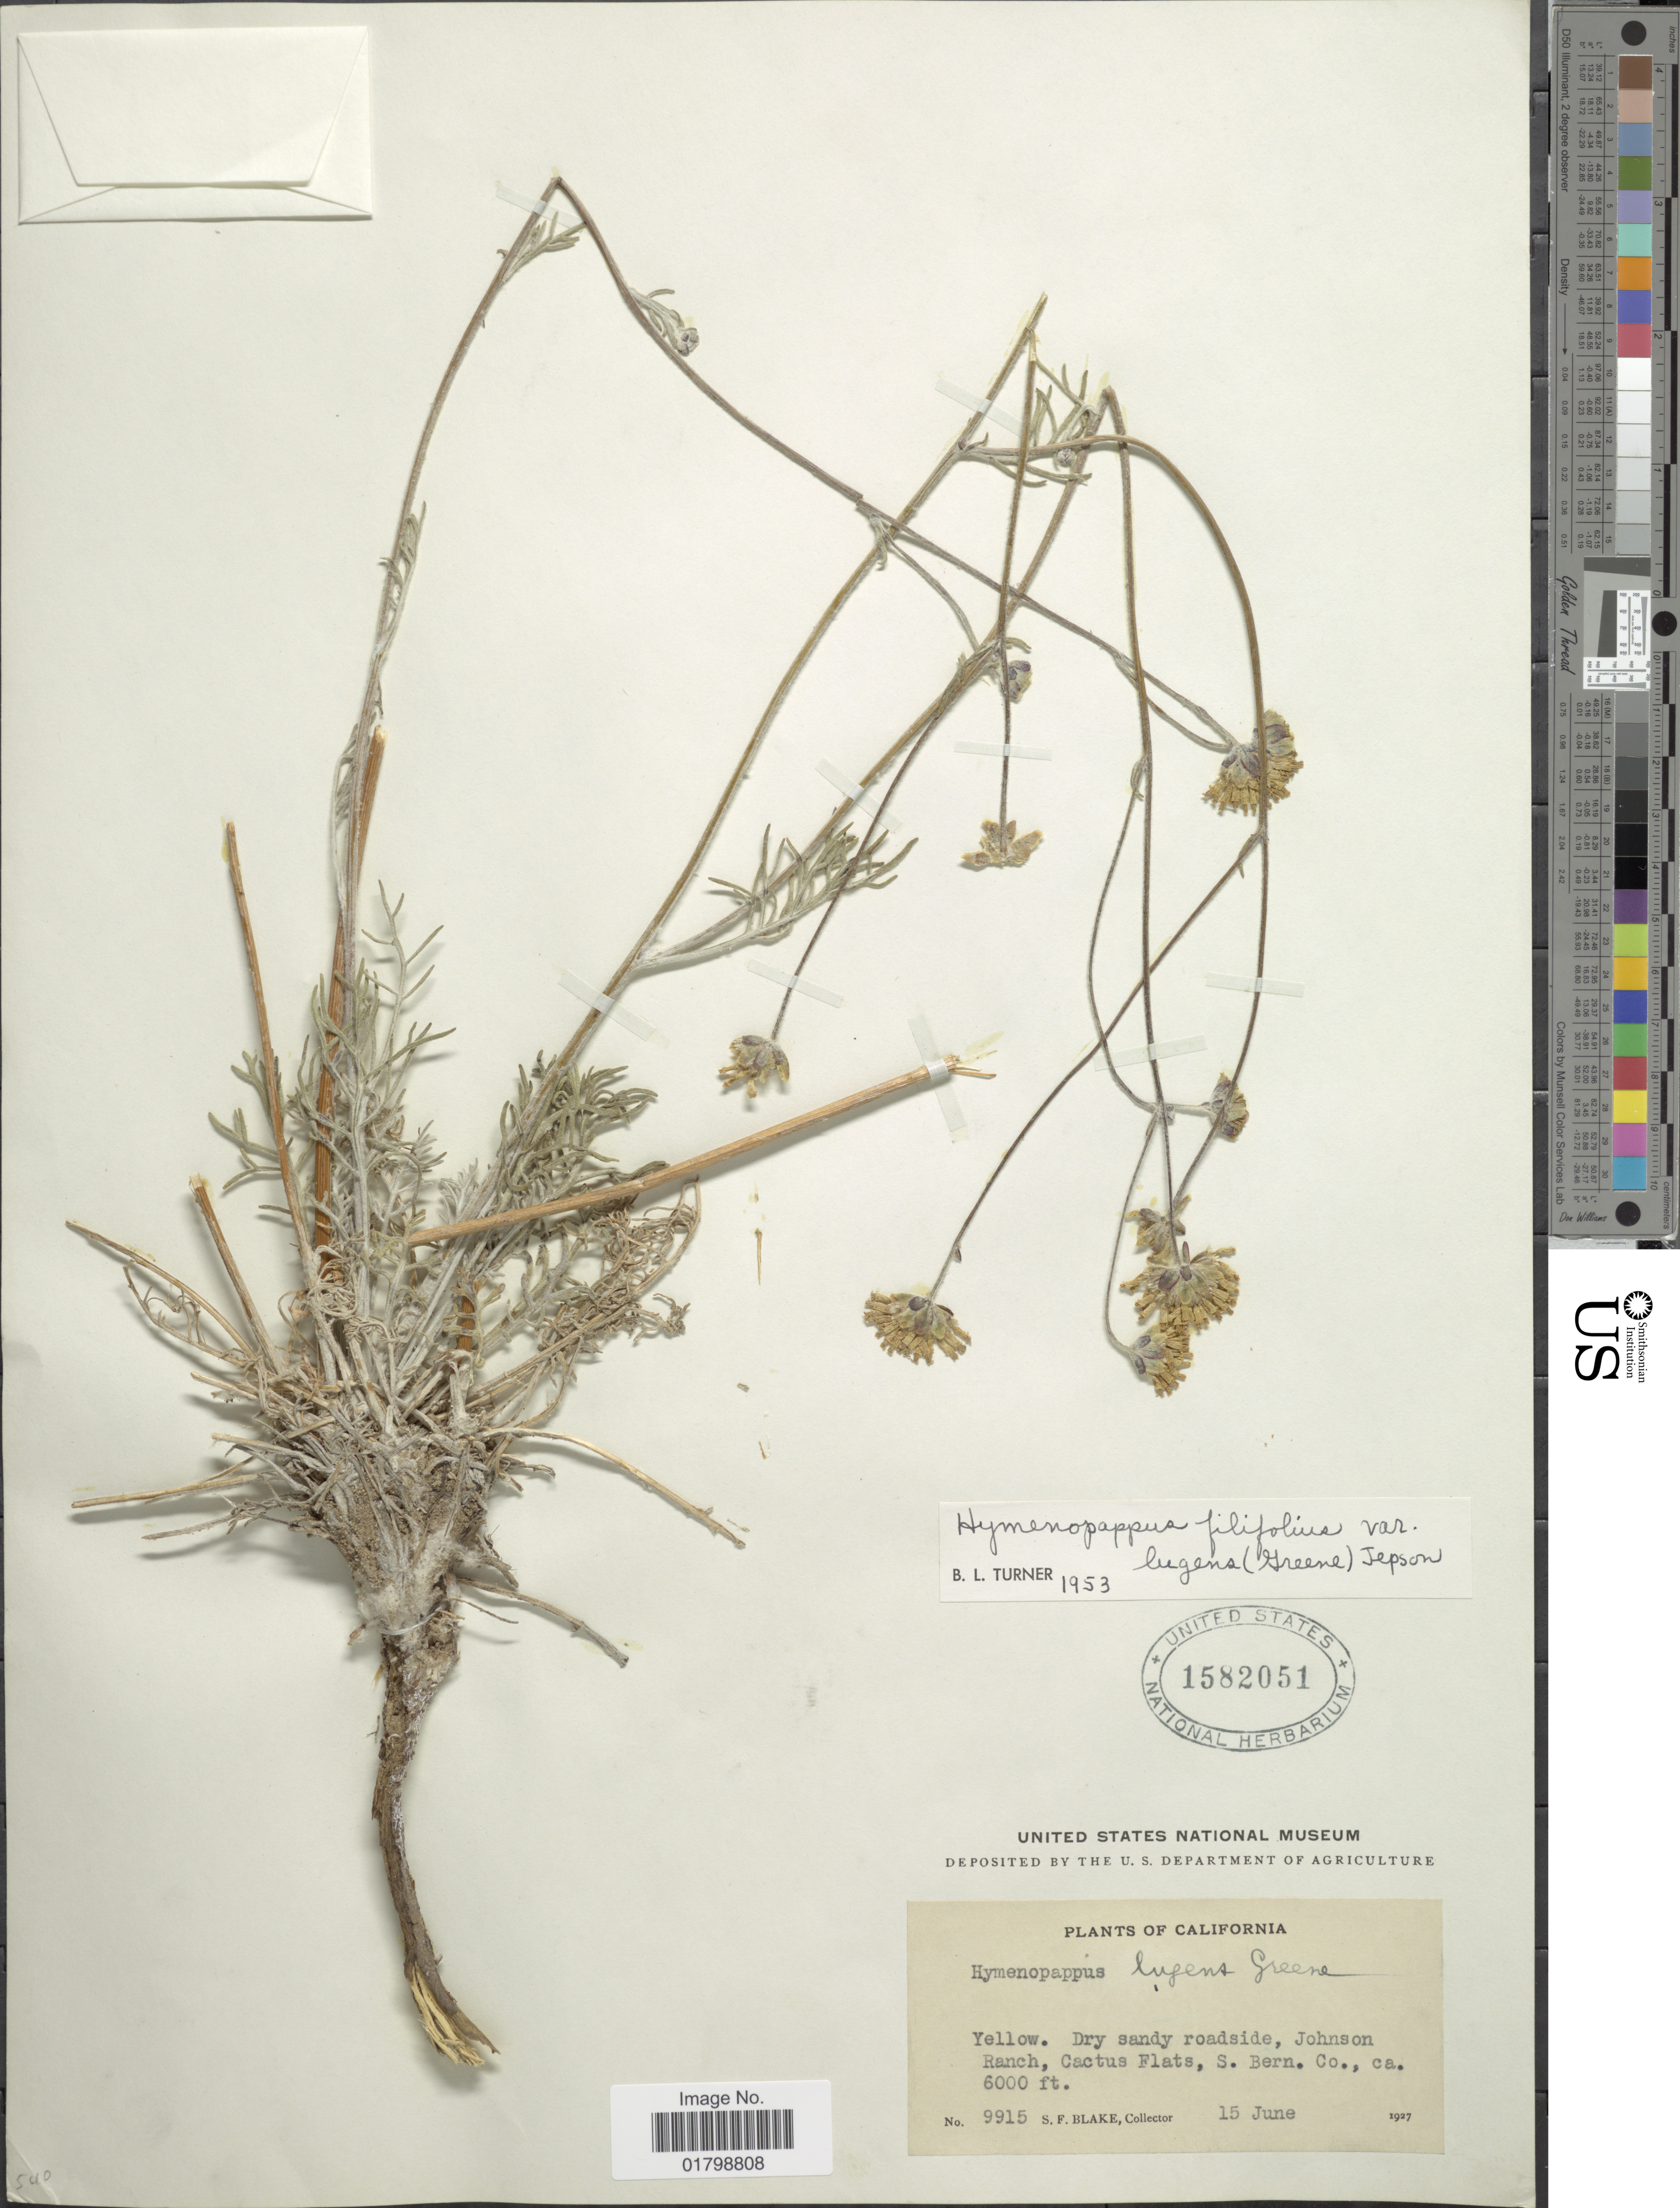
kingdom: Plantae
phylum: Tracheophyta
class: Magnoliopsida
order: Asterales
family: Asteraceae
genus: Hymenopappus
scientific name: Hymenopappus filifolius var. lugens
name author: (Greene) Jeps.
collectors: S. Blake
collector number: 9915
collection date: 1927-06-15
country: United States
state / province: California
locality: Johnson Ranch, Cactus Flats, S. Bern. Co.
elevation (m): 1829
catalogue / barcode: US 1582051